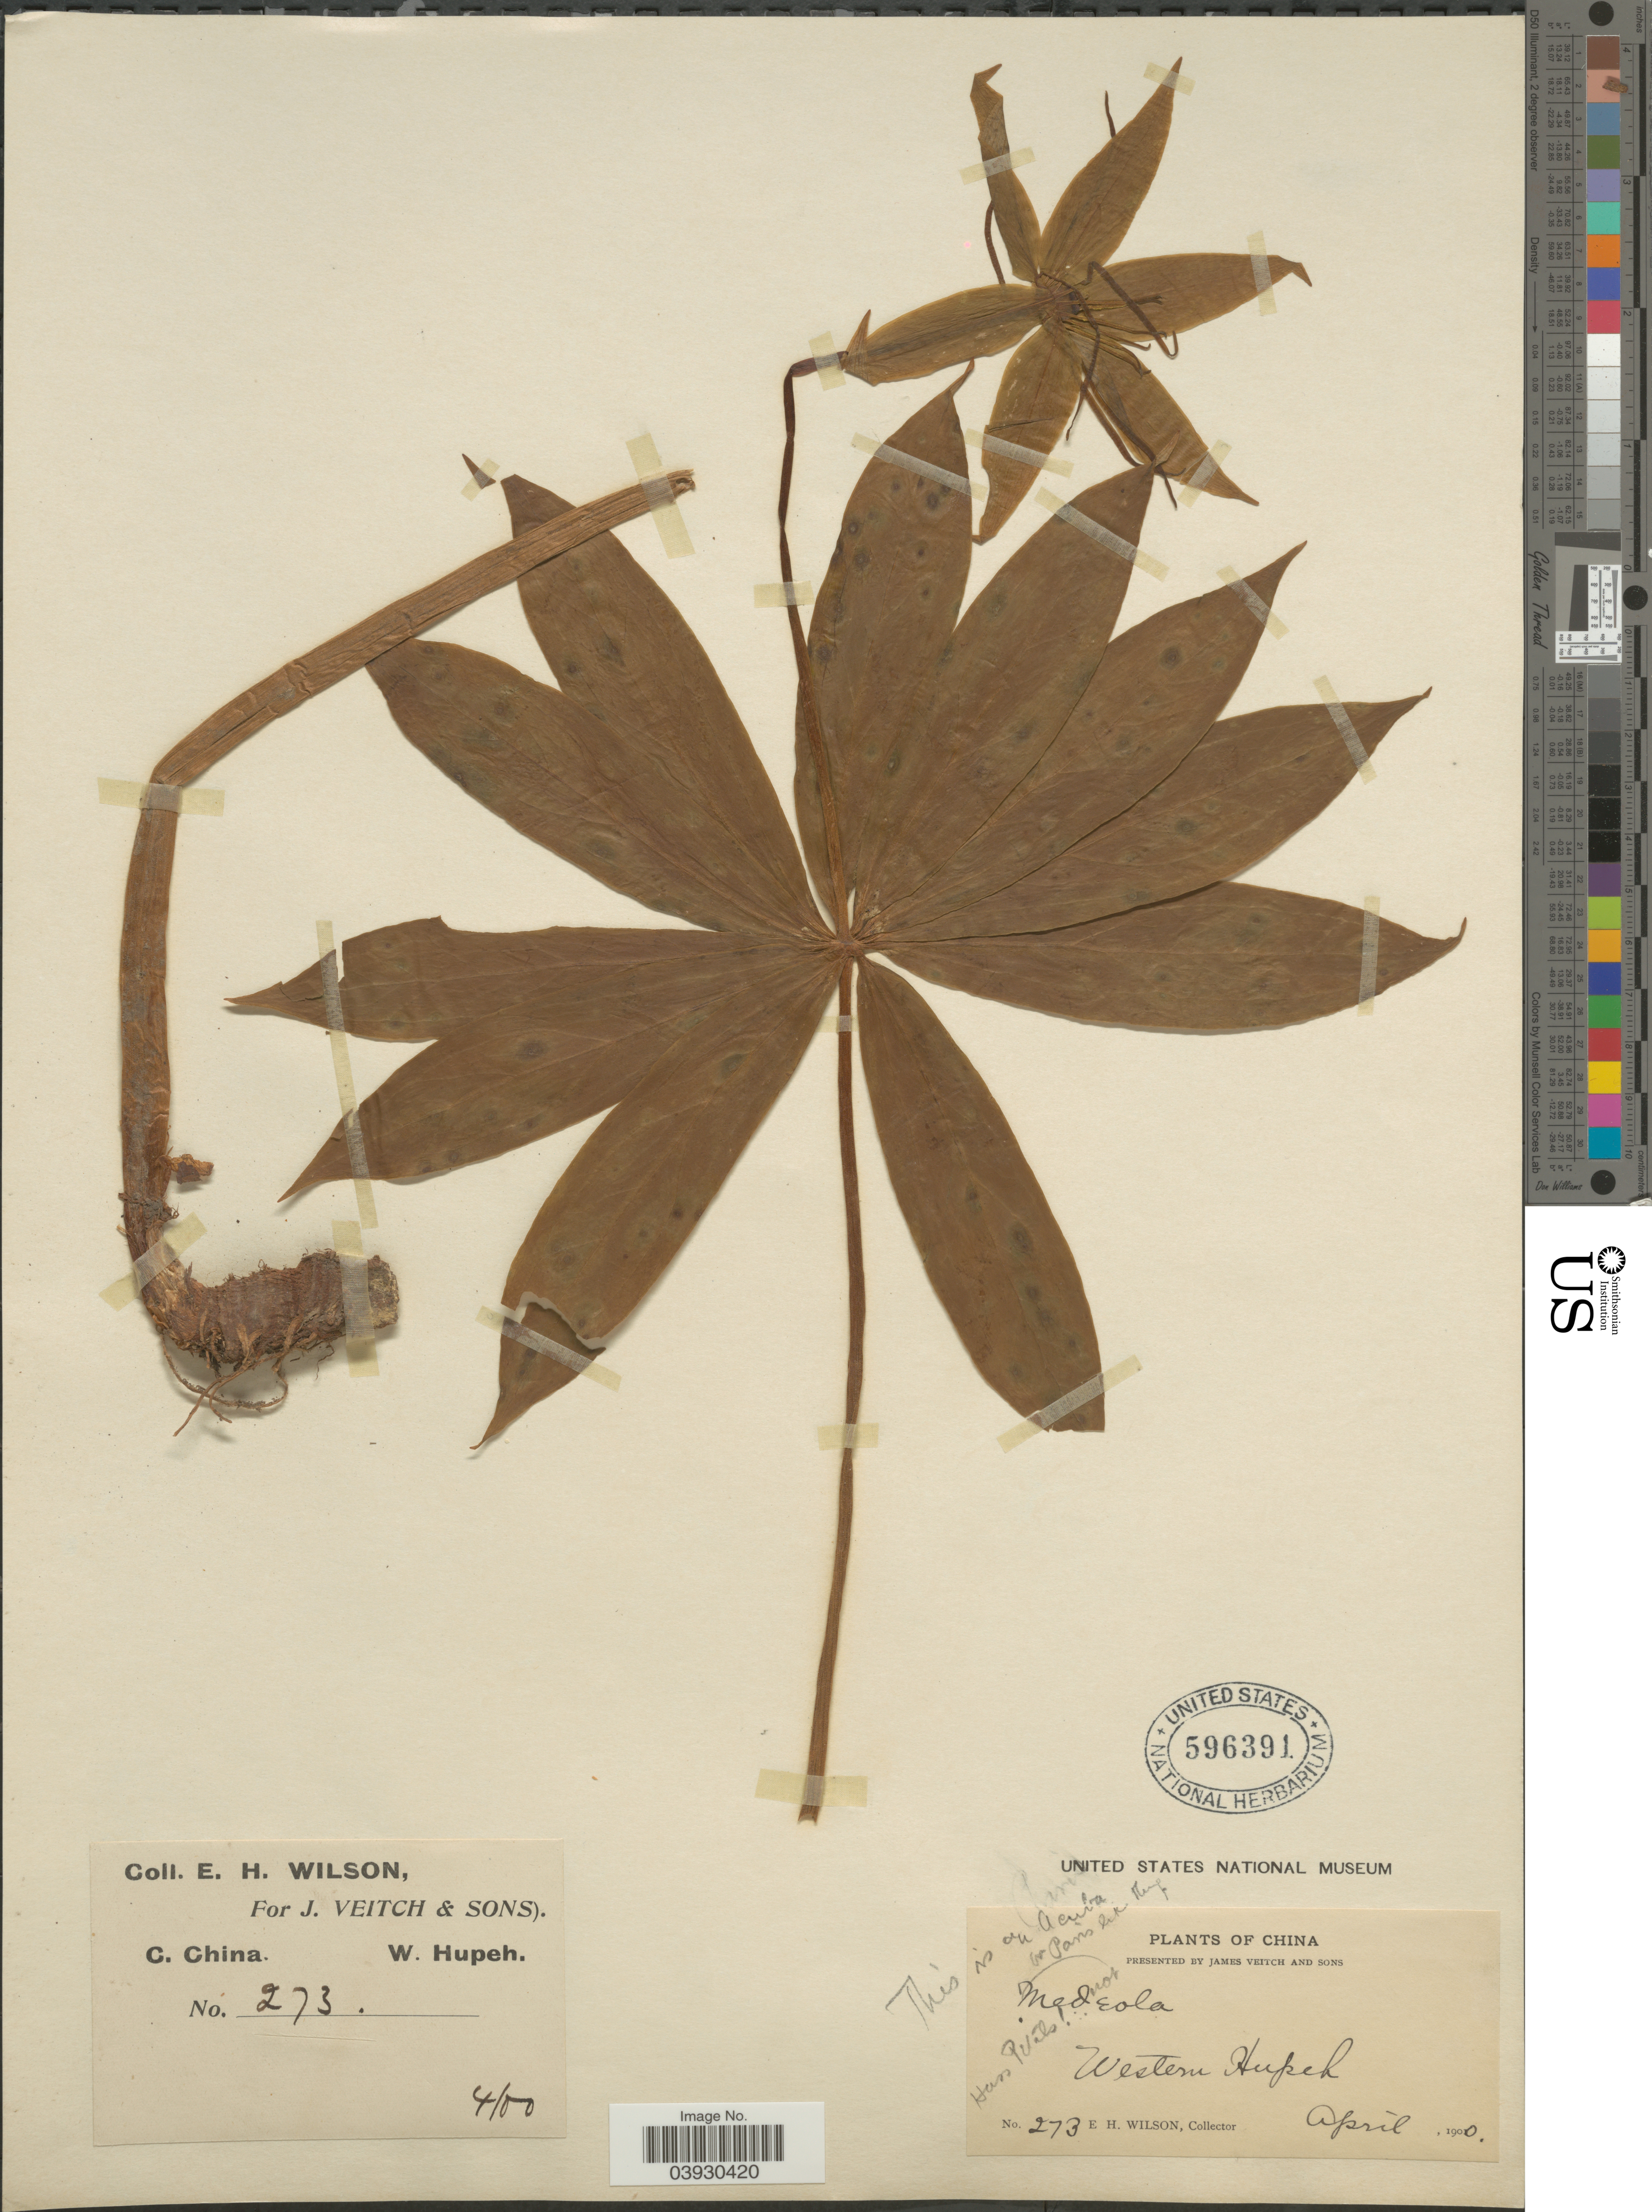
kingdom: Plantae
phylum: Tracheophyta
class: Liliopsida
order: Liliales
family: Melanthiaceae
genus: Paris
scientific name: Paris sp.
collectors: E. Wilson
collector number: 273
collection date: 1900-04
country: China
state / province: Hubei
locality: C. China. Western Hupeh.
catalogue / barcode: US 596391